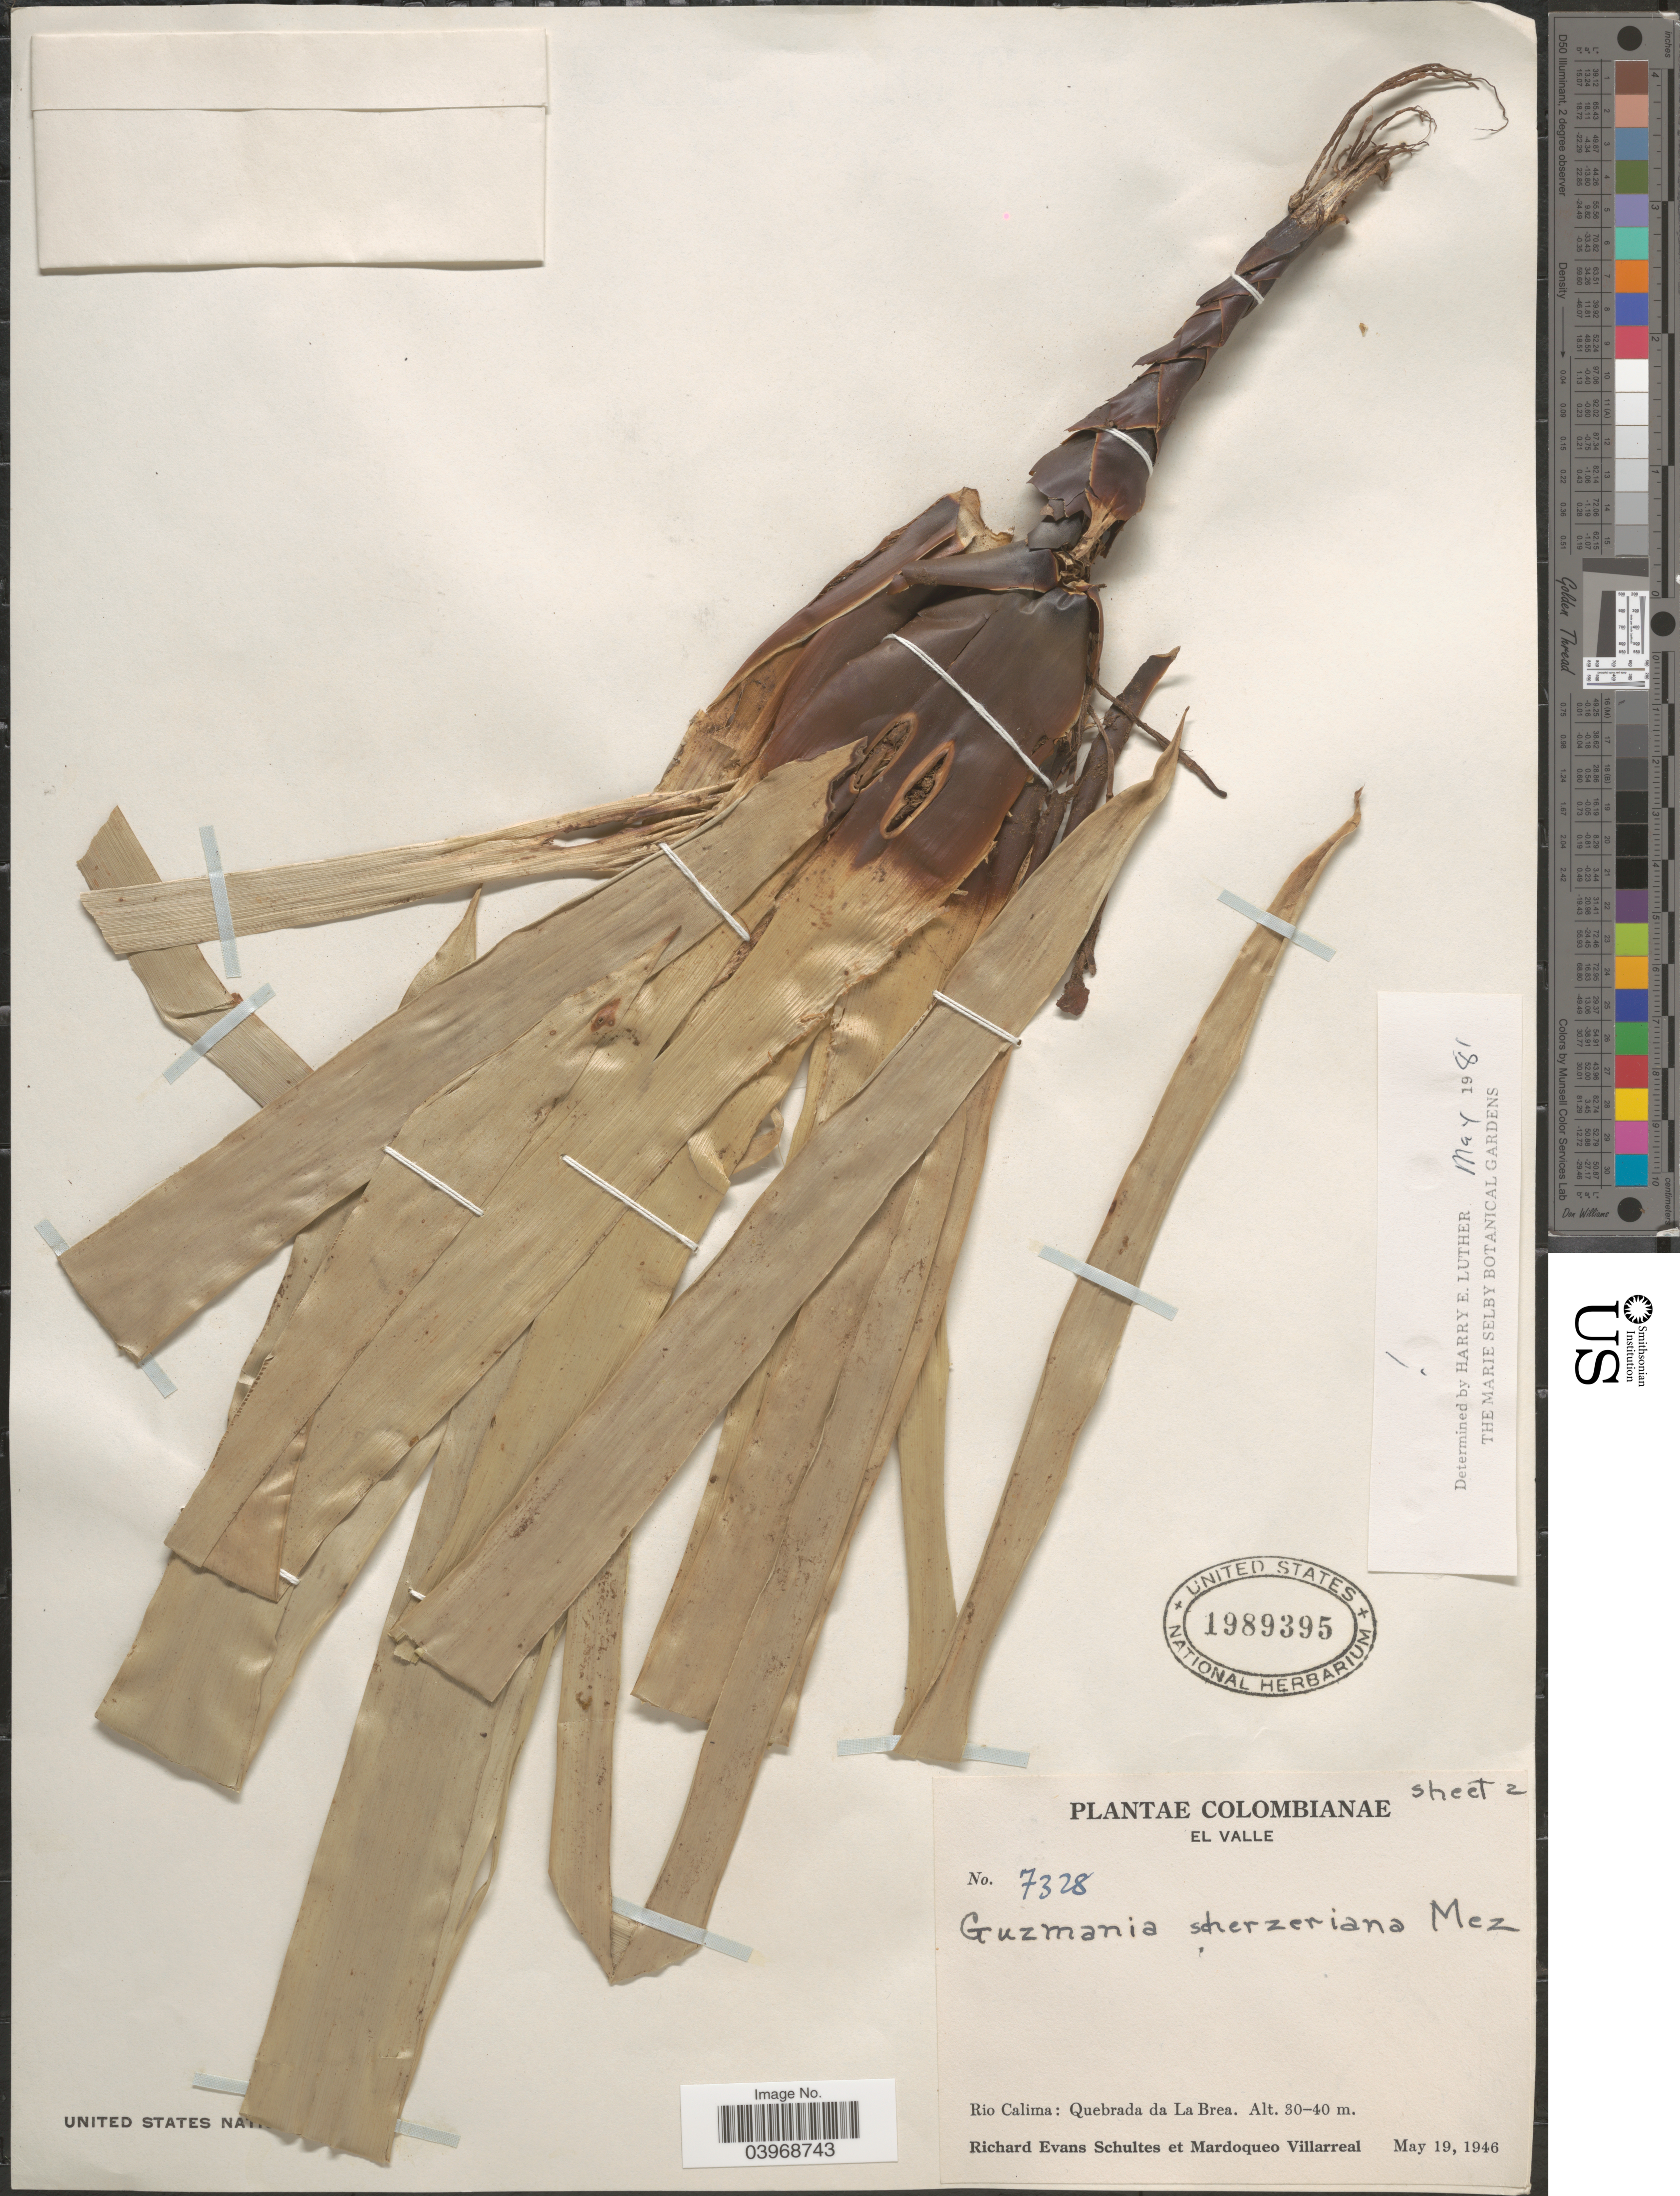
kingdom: Plantae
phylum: Tracheophyta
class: Liliopsida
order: Poales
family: Bromeliaceae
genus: Guzmania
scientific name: Guzmania scherzeriana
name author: Mez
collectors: R. E. Schultes & M. Villarreal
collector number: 7328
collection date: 1946-05-19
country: Colombia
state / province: Valle del Cauca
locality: El Valle. Rio Calima: Quebrada de La Brea.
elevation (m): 30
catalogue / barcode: US 1989395